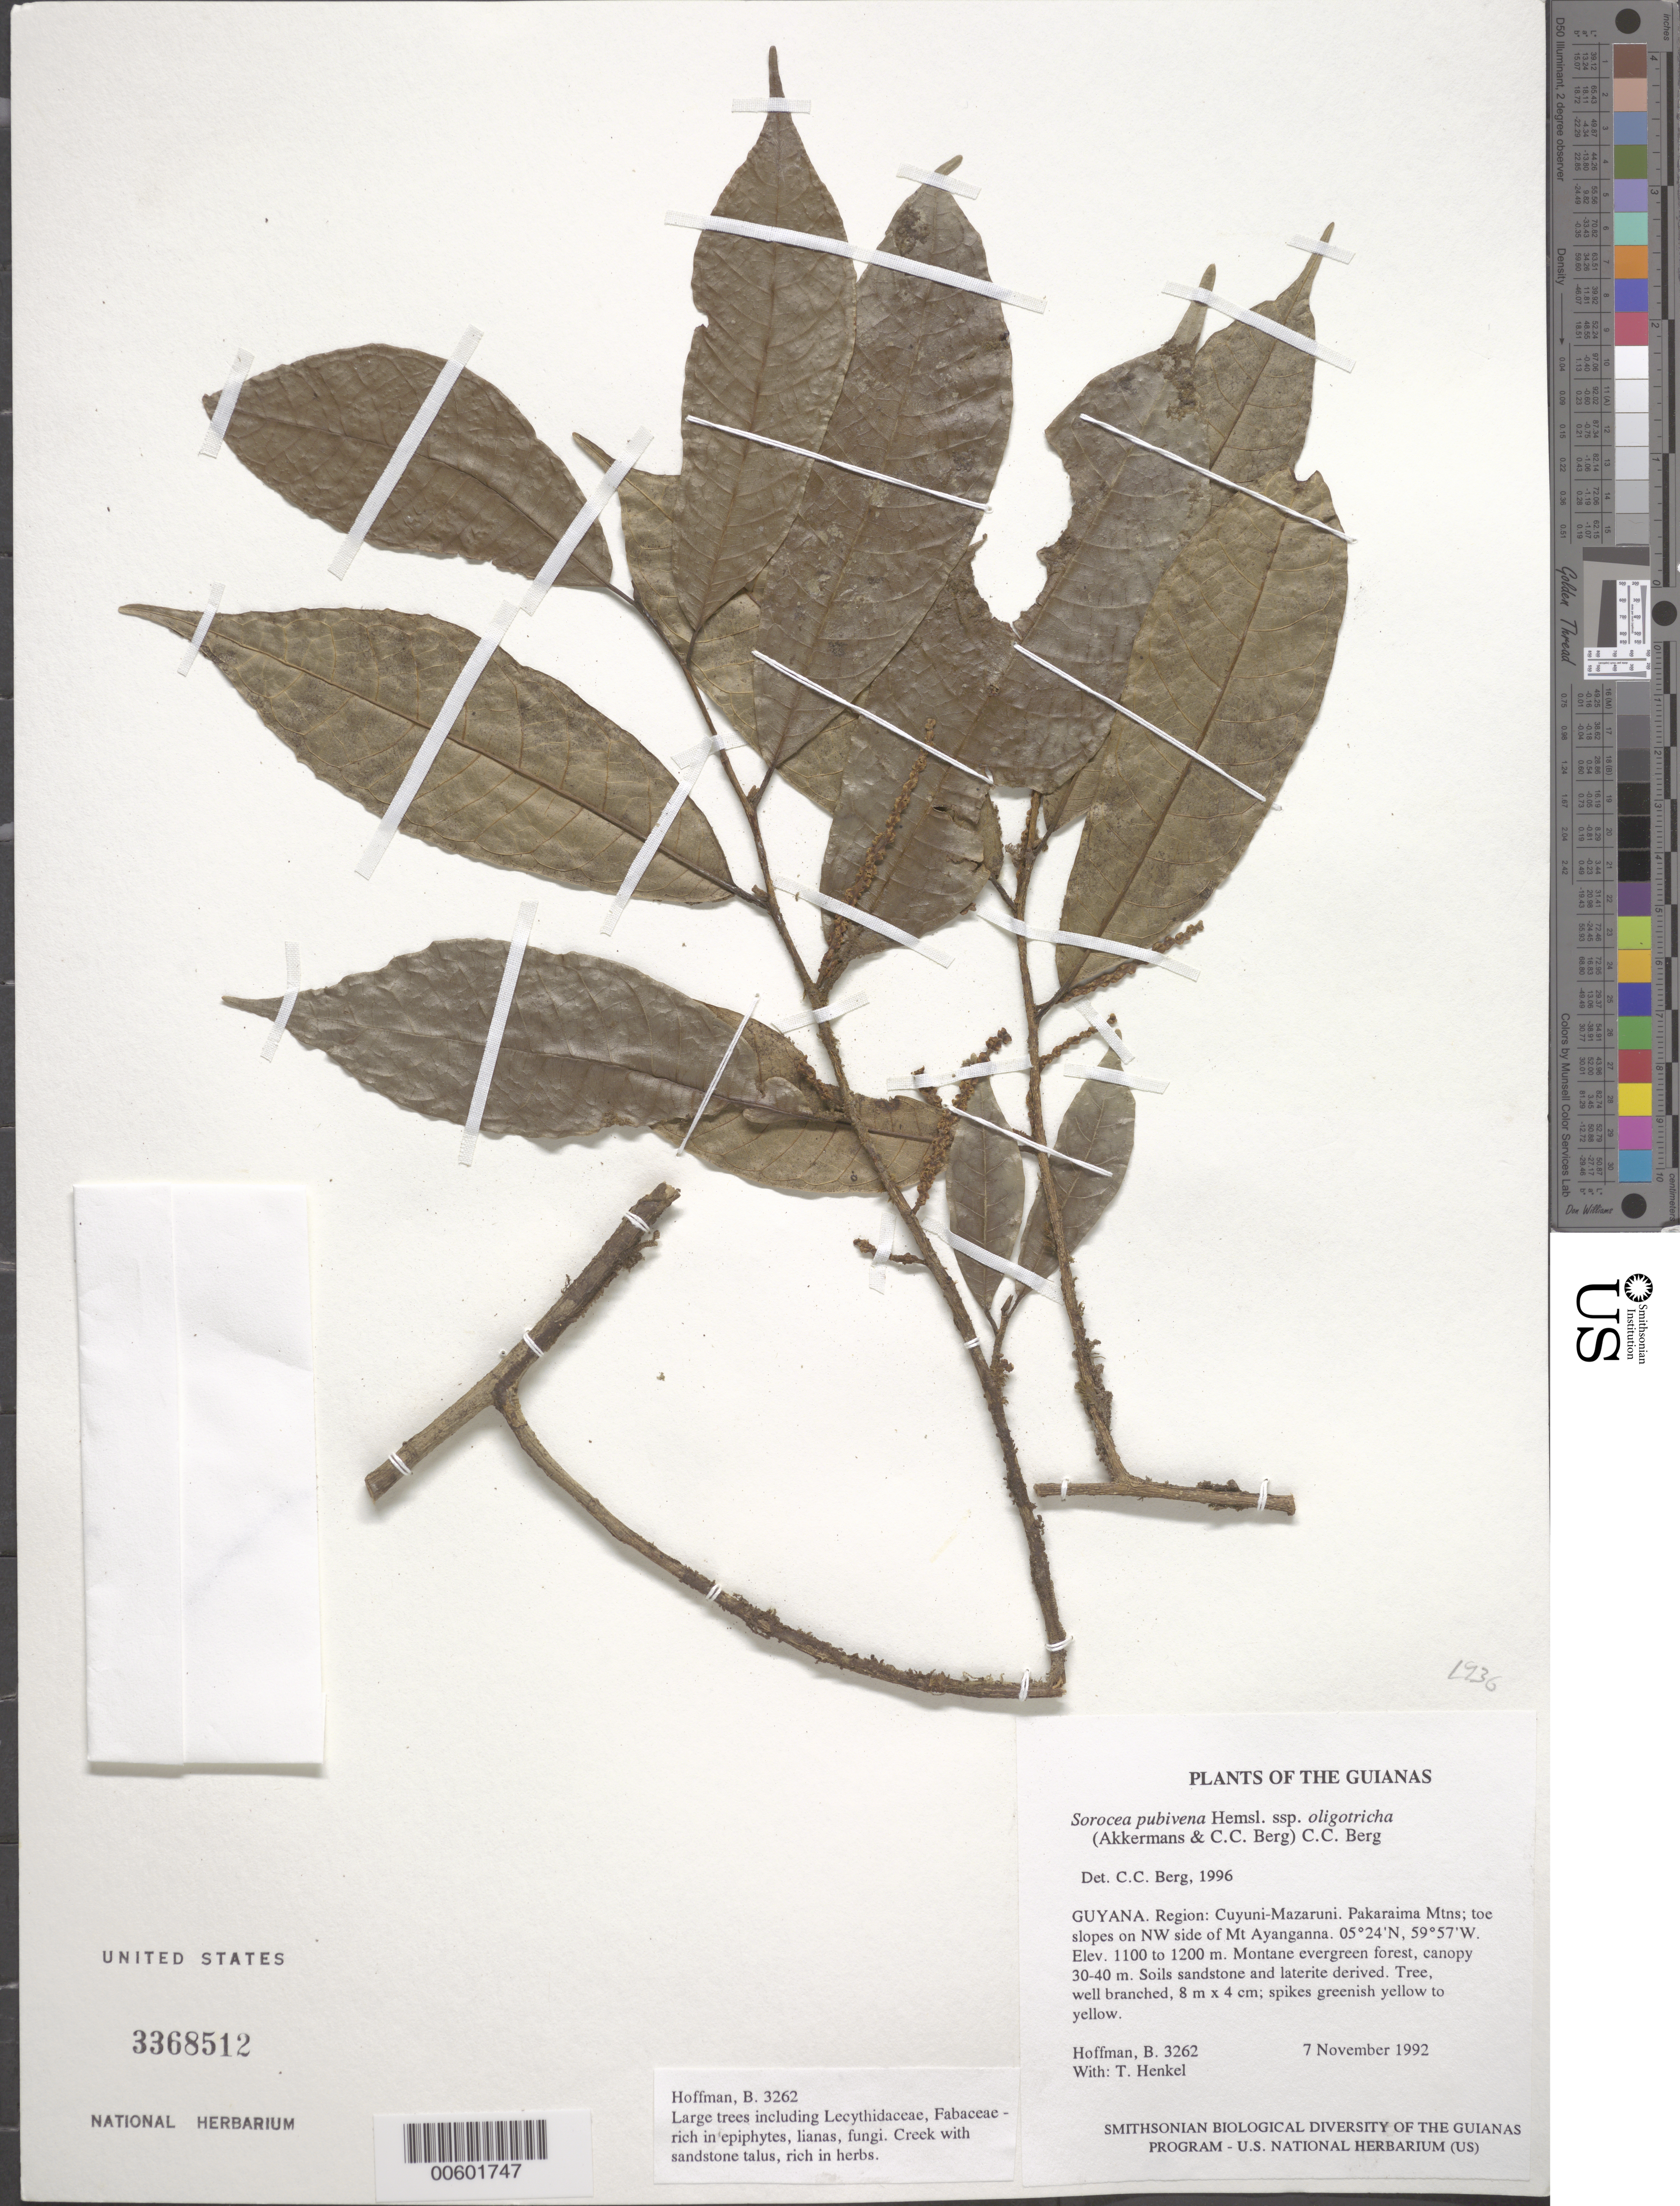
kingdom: Plantae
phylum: Tracheophyta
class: Magnoliopsida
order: Rosales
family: Moraceae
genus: Sorocea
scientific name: Sorocea pubivena subsp. oligotricha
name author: (Akkermans & C.C. Berg) C.C. Berg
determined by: Berg, C. C.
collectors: B. Hoffman & T. Henkel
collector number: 3262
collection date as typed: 7 November 1992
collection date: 1992-11-07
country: Guyana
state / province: Cuyuni-Mazaruni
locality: Pakaraima Mountains; toe slopes on NW side of Mt. Ayanganna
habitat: Montane evergreen forest, canopy 30-40 m. Soils sandstone and laterite derived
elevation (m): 1100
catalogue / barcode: US 3368512